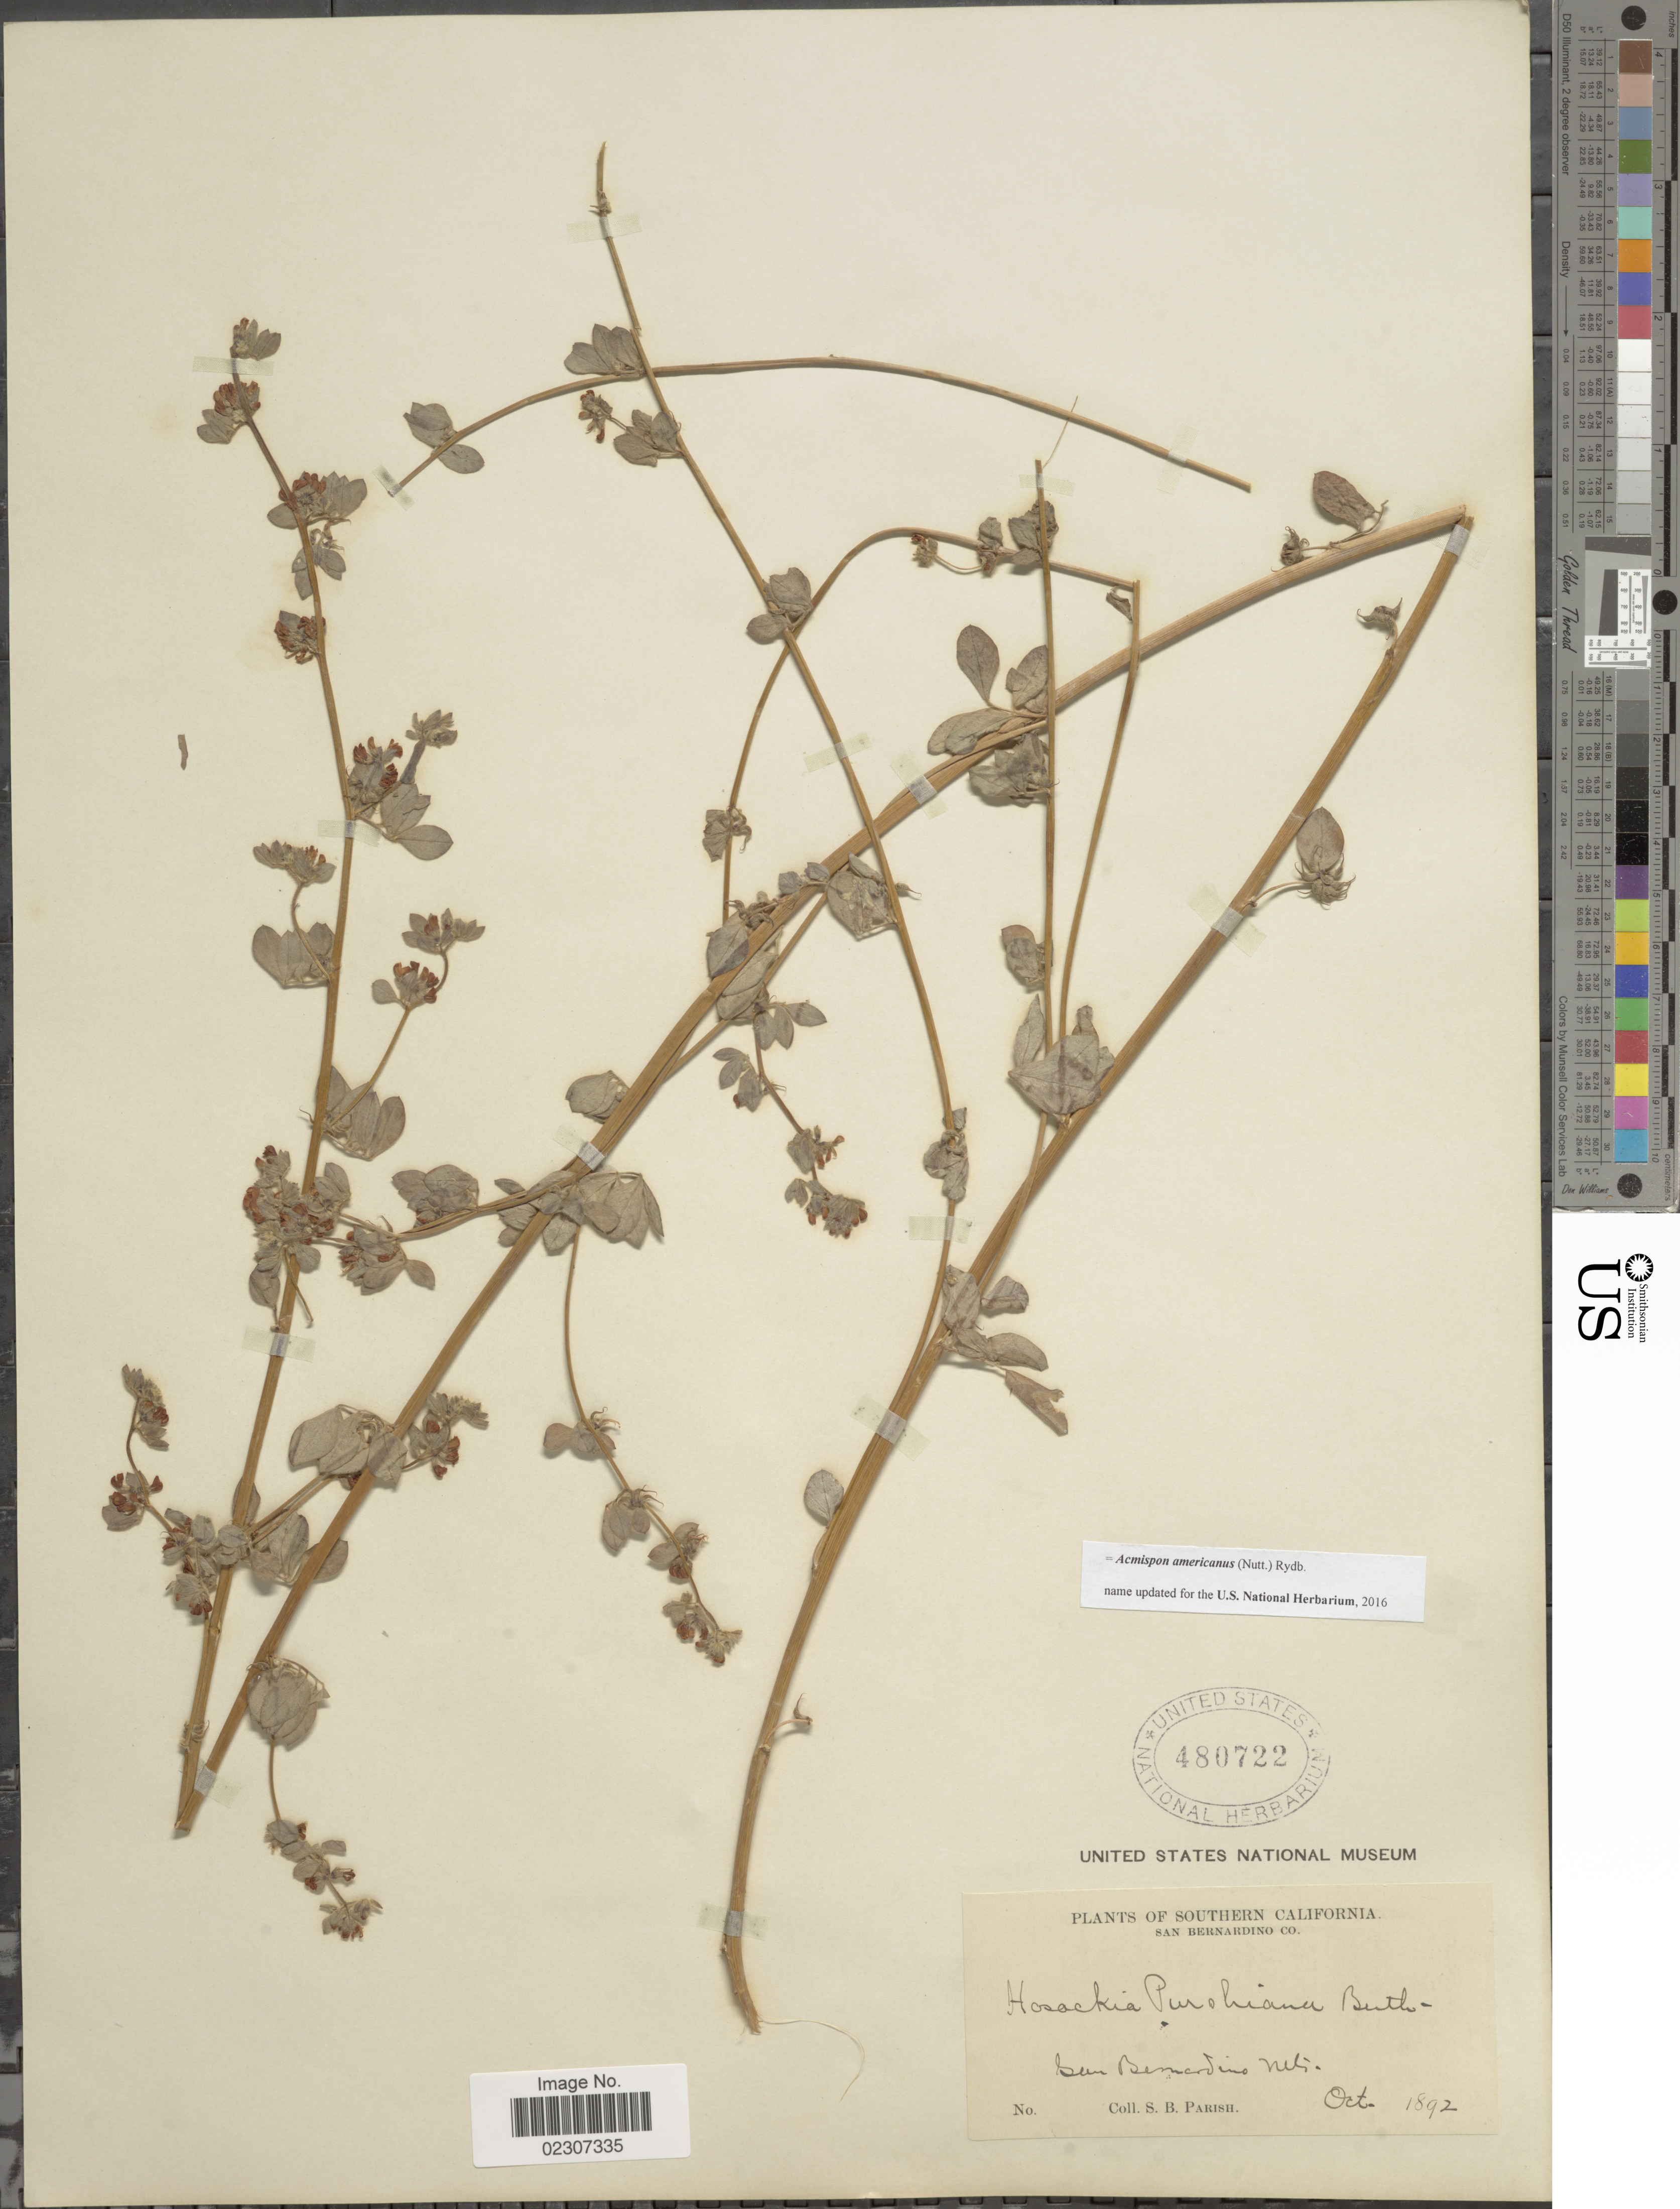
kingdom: Plantae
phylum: Tracheophyta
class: Magnoliopsida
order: Fabales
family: Fabaceae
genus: Acmispon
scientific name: Acmispon americanus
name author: (Nutt.) Rydb.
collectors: S. B. Parish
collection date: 1892-10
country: United States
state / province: California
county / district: San Bernardino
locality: Southern California. San Bernardino Mts.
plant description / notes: Corrected "Seen Benerdino Mts." to San Bernardino Mts.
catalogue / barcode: US 480722